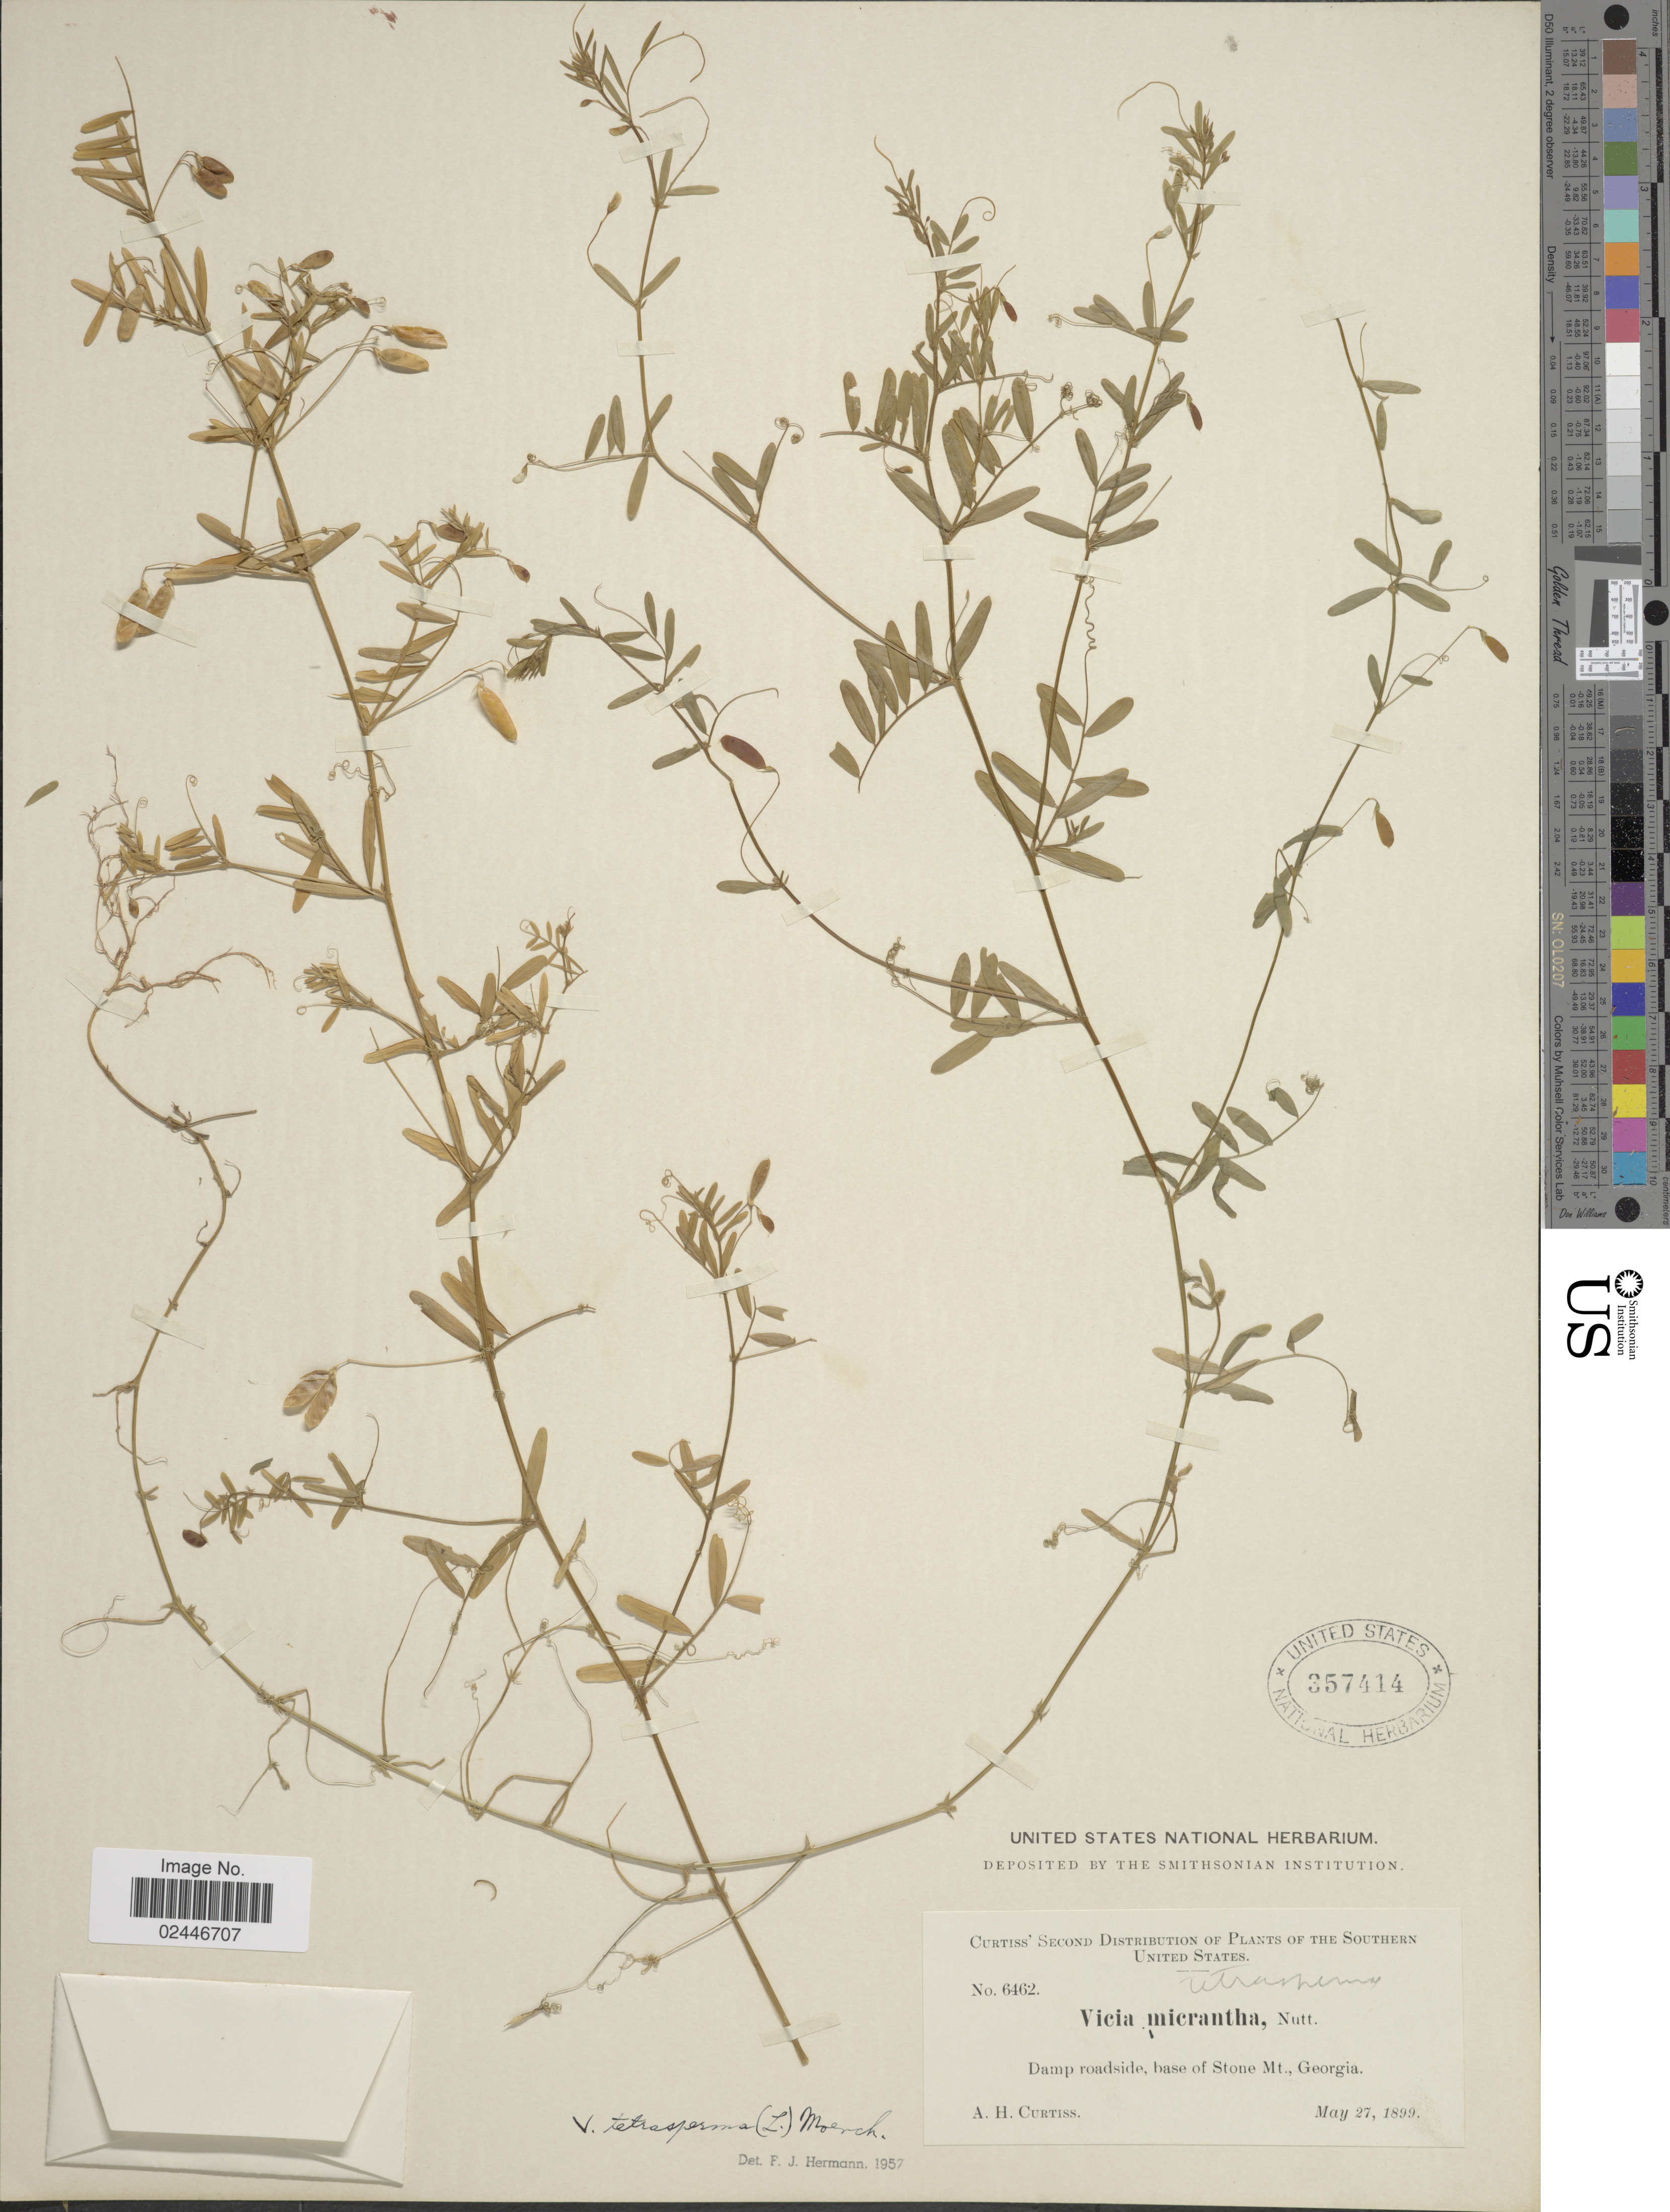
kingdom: Plantae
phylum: Tracheophyta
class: Magnoliopsida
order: Fabales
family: Fabaceae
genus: Vicia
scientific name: Vicia tetrasperma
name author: (L.) Schreb.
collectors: A. H. Curtiss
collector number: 6462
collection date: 1899-05-27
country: United States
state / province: Georgia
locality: Southern United States, damp roadside, base of Stone Mt.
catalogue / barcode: US 357414